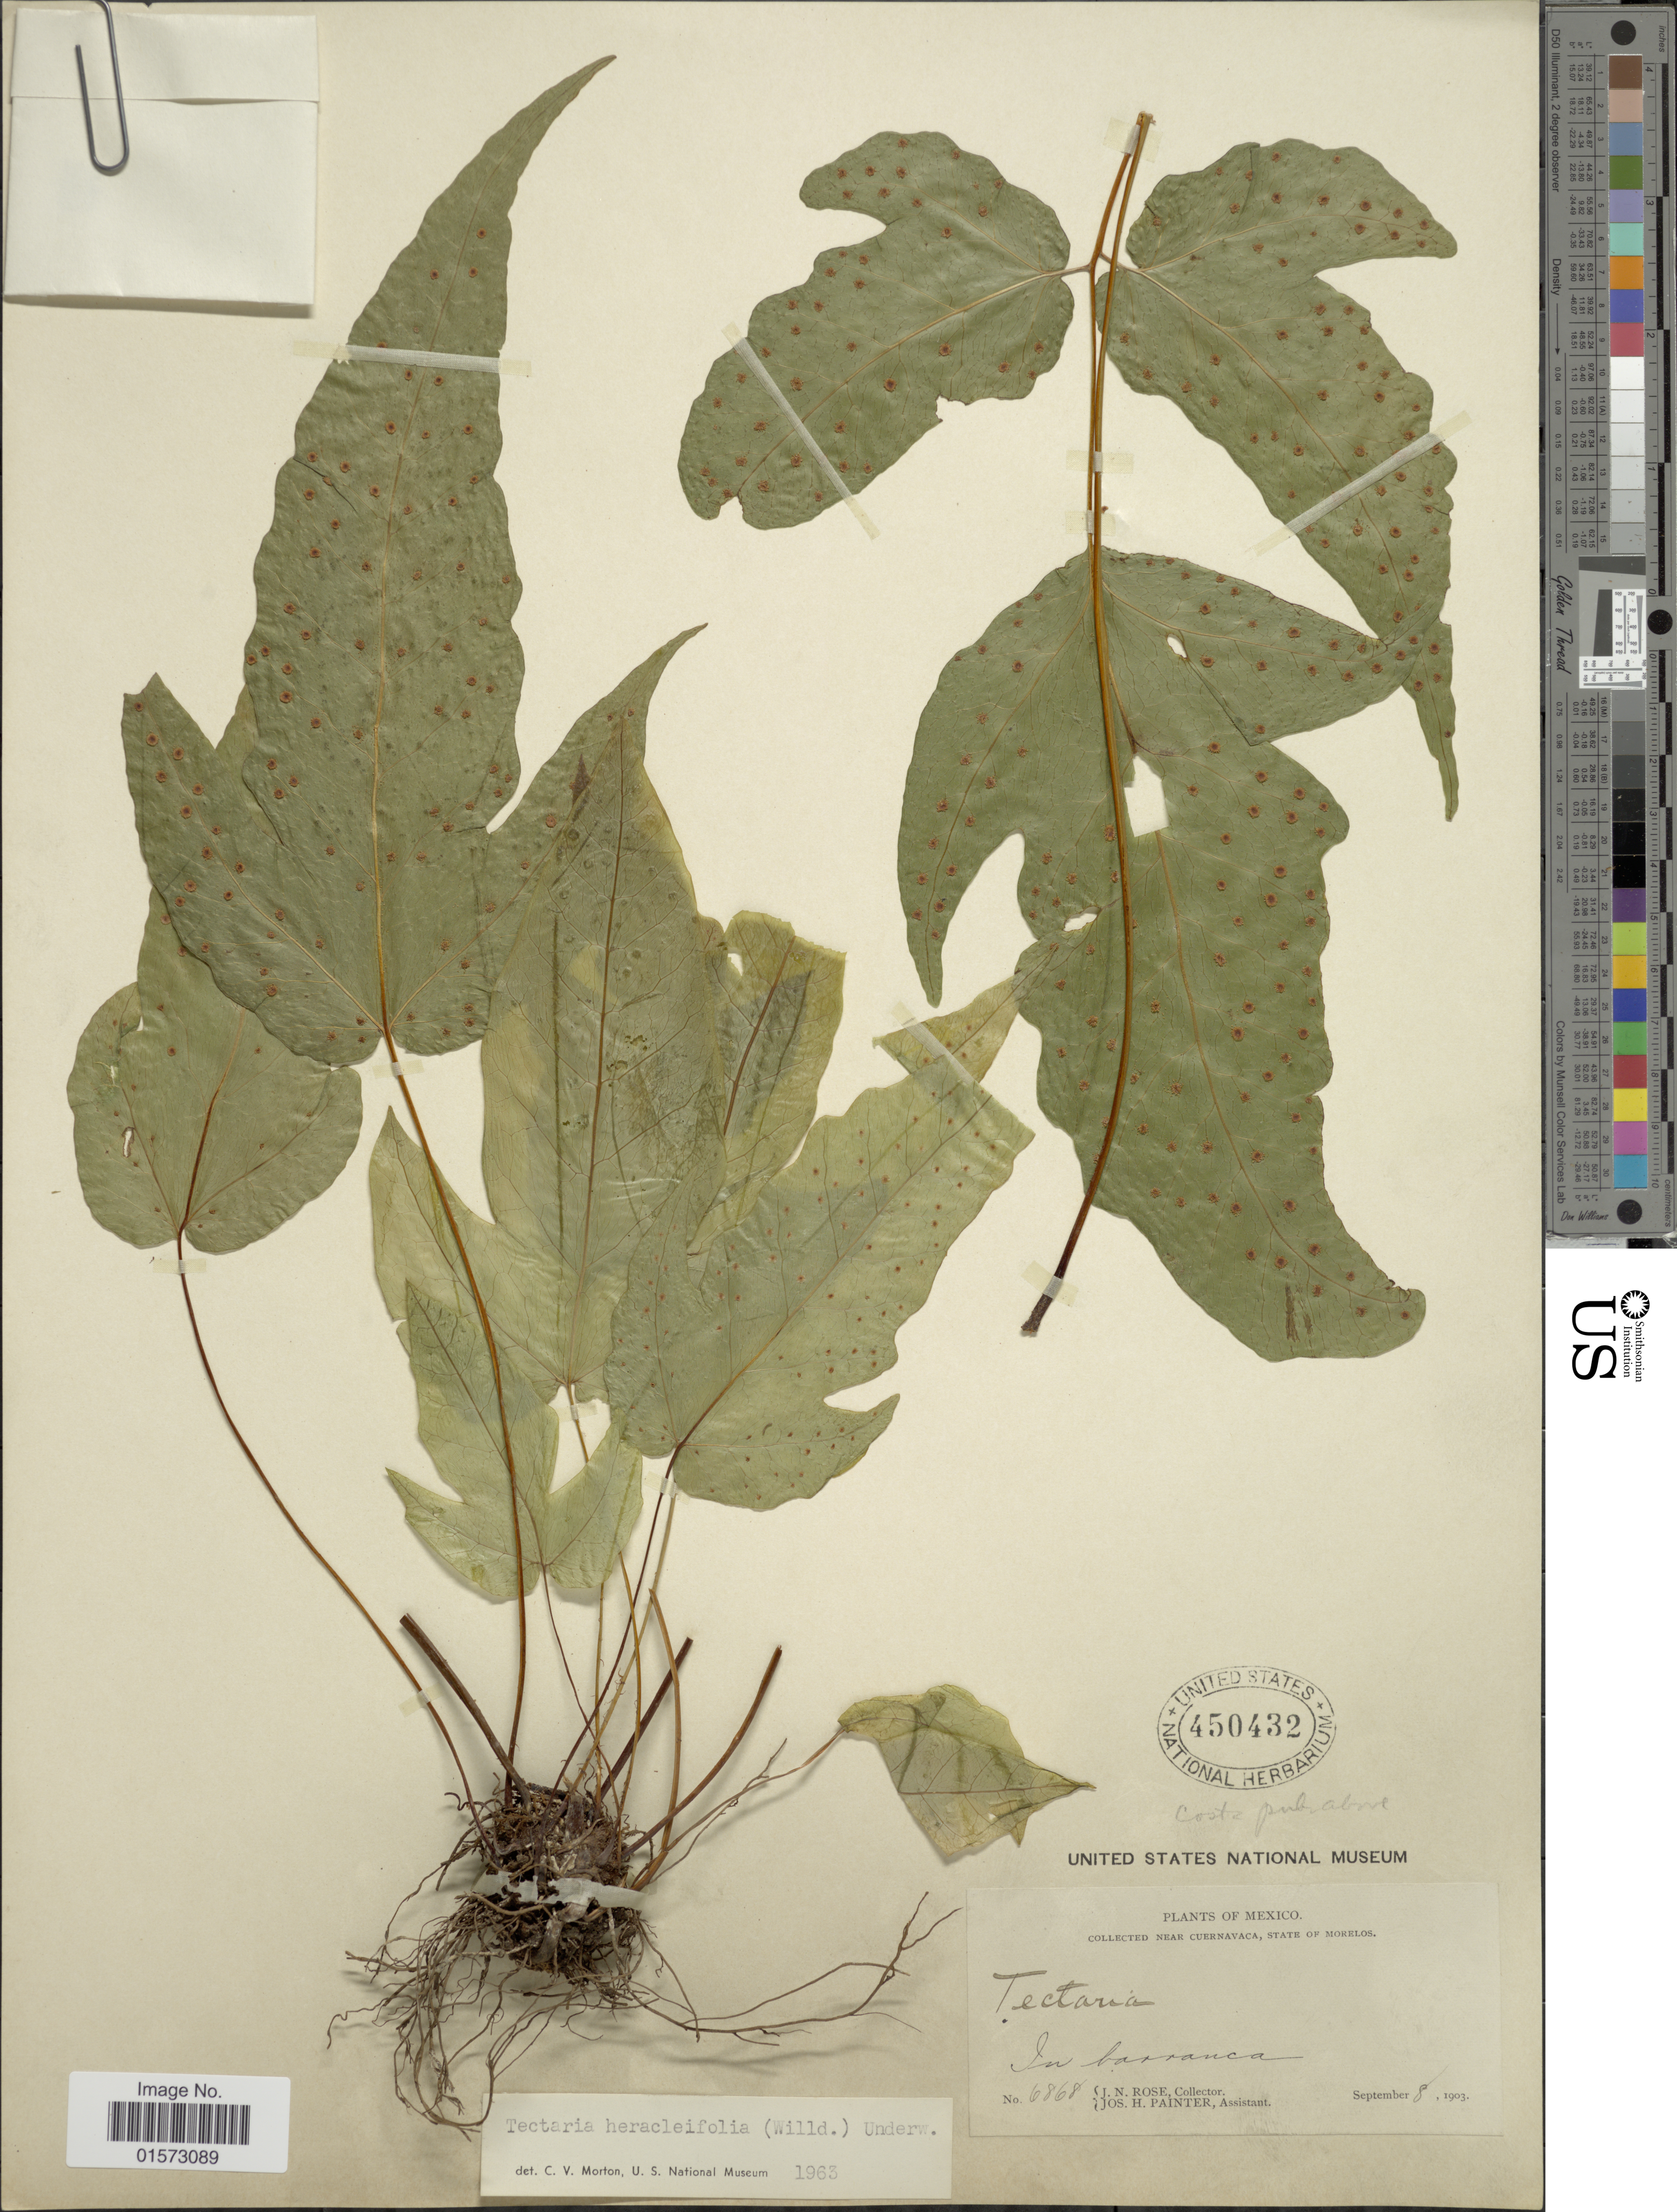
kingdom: Plantae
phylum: Tracheophyta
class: Polypodiopsida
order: Polypodiales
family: Tectariaceae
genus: Tectaria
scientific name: Tectaria heracleifolia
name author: (Willd.) Underw.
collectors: J. N. Rose & J. H. Painter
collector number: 6868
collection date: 1903-09-08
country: Mexico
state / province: Morelos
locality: Near Cuernavaca, In barranca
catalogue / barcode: US 450432